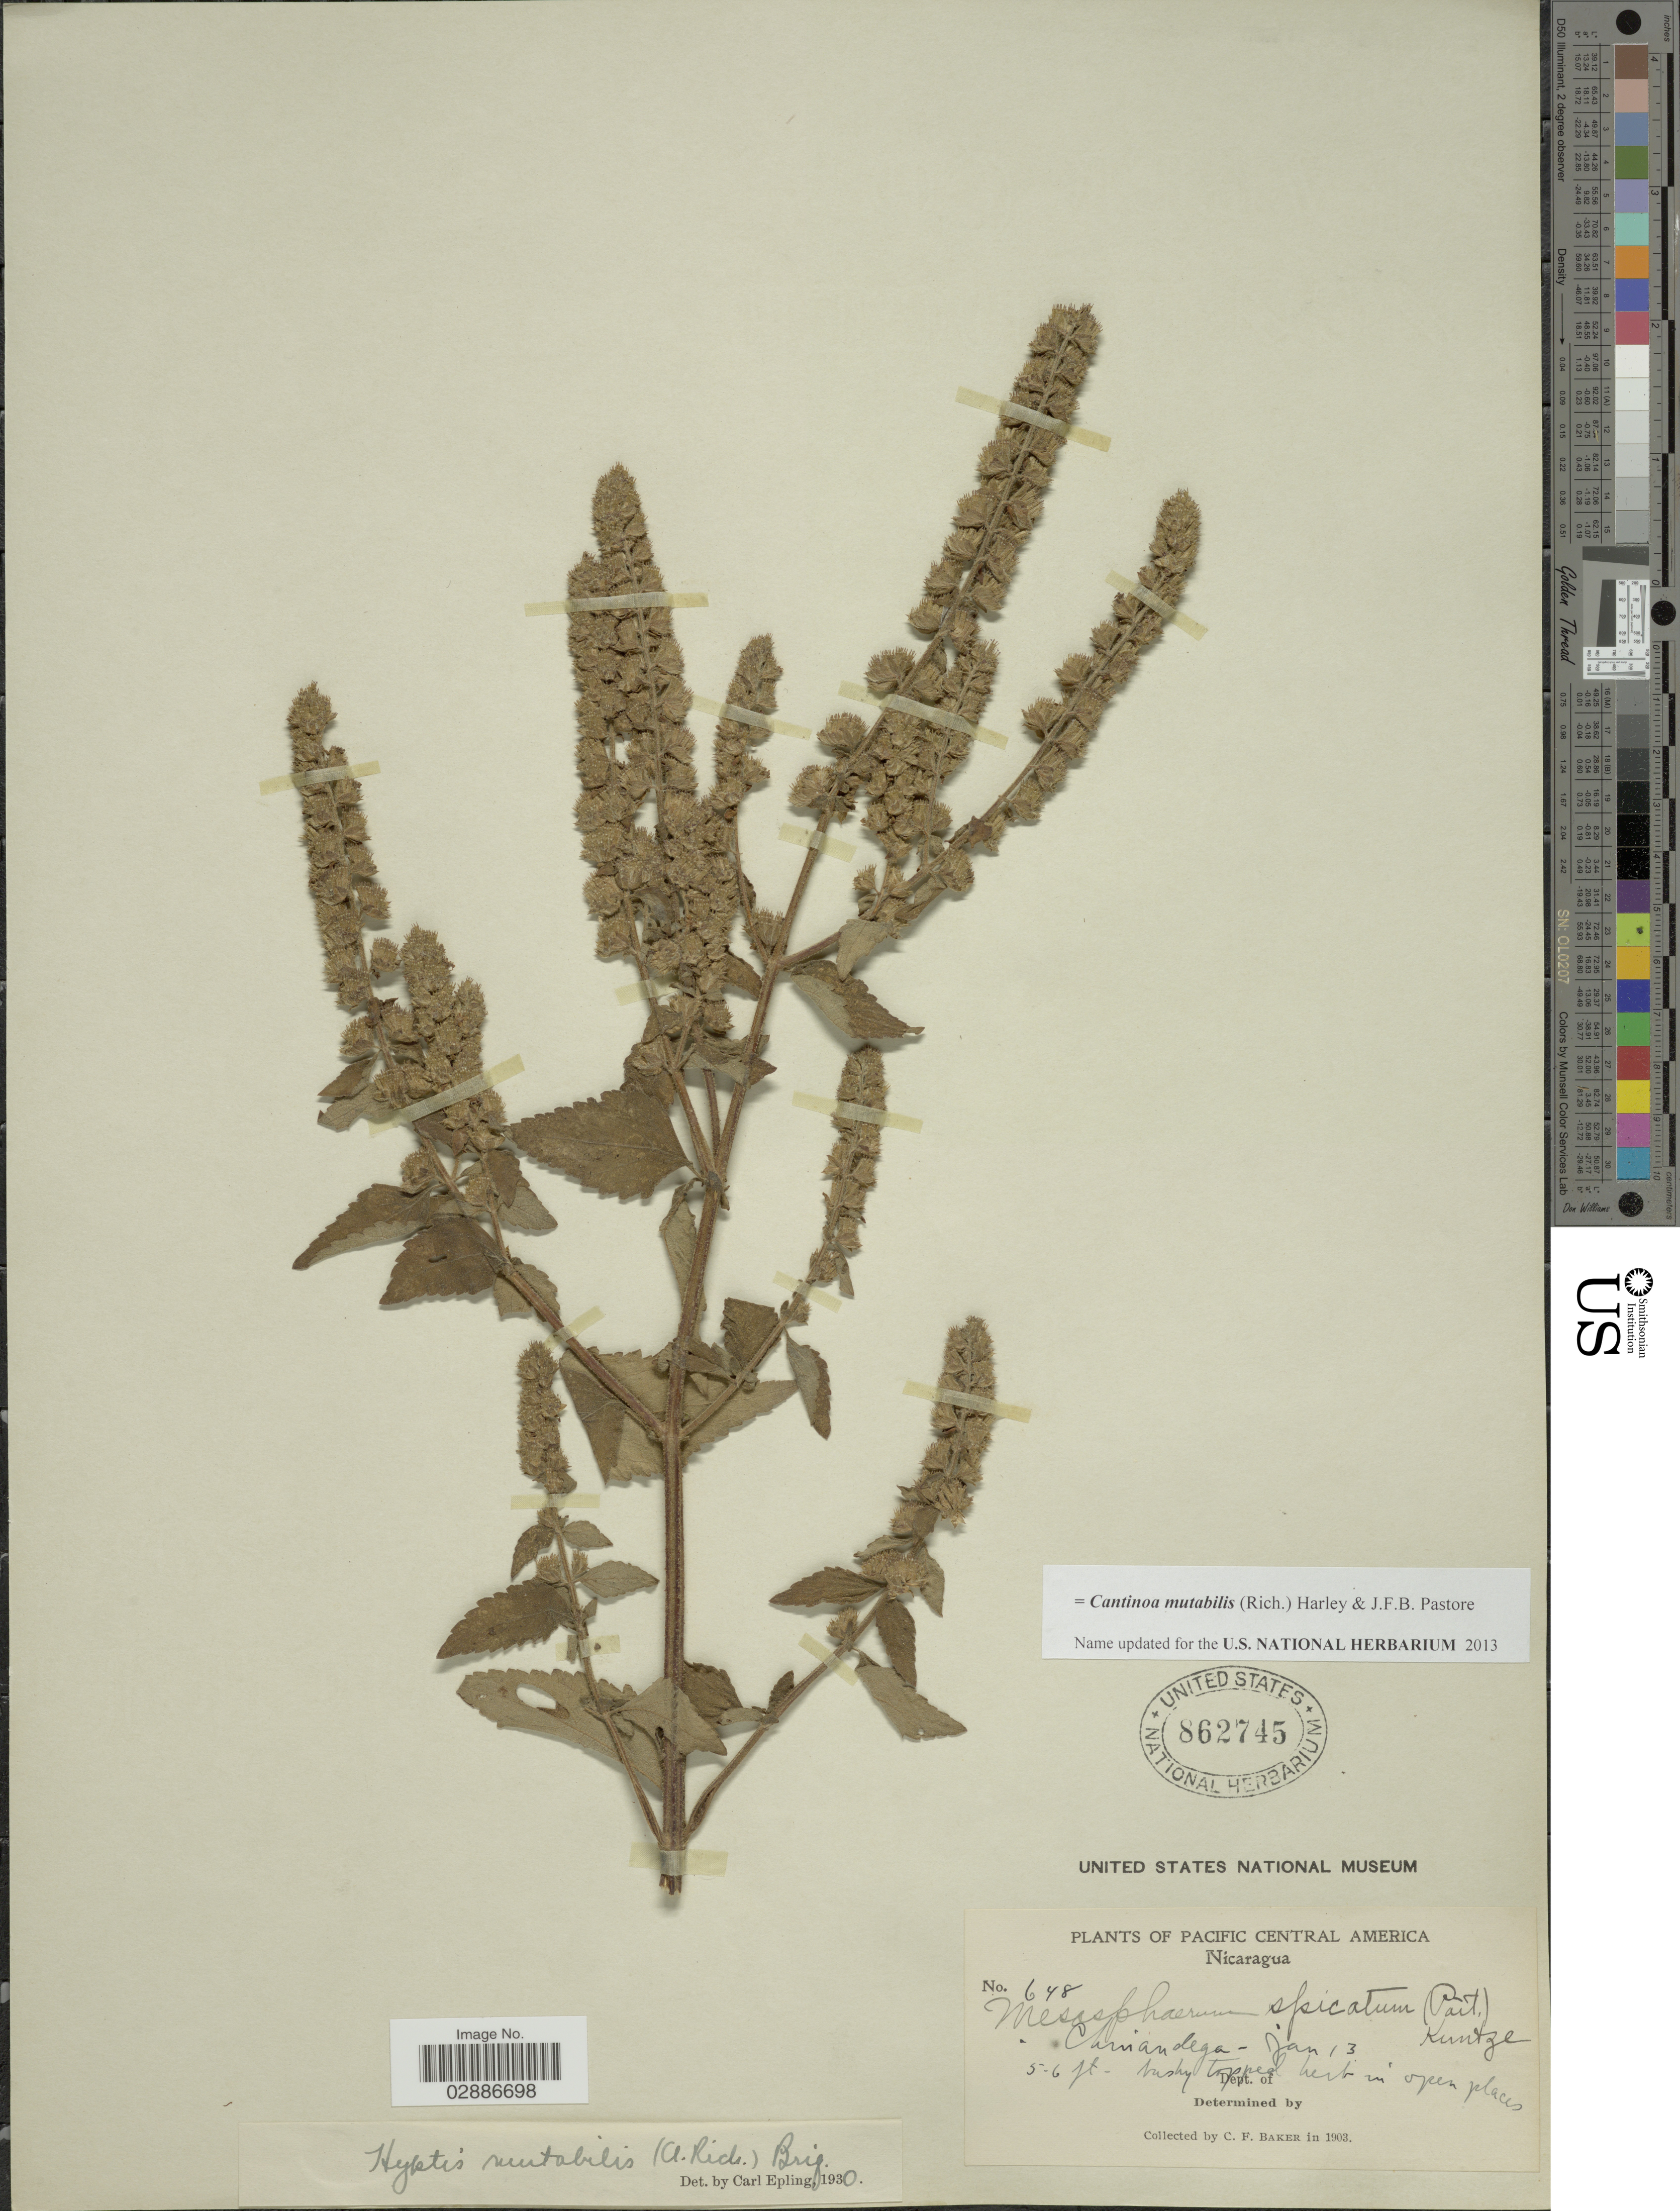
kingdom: Plantae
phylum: Tracheophyta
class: Magnoliopsida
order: Lamiales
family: Lamiaceae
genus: Cantinoa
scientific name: Cantinoa mutabilis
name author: (Epling) Harley & J.F.B. Pastore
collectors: C. F. Baker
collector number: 648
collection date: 1903-01-13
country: Nicaragua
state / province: Chinandega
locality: Pacific Central America.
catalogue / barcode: US 862745